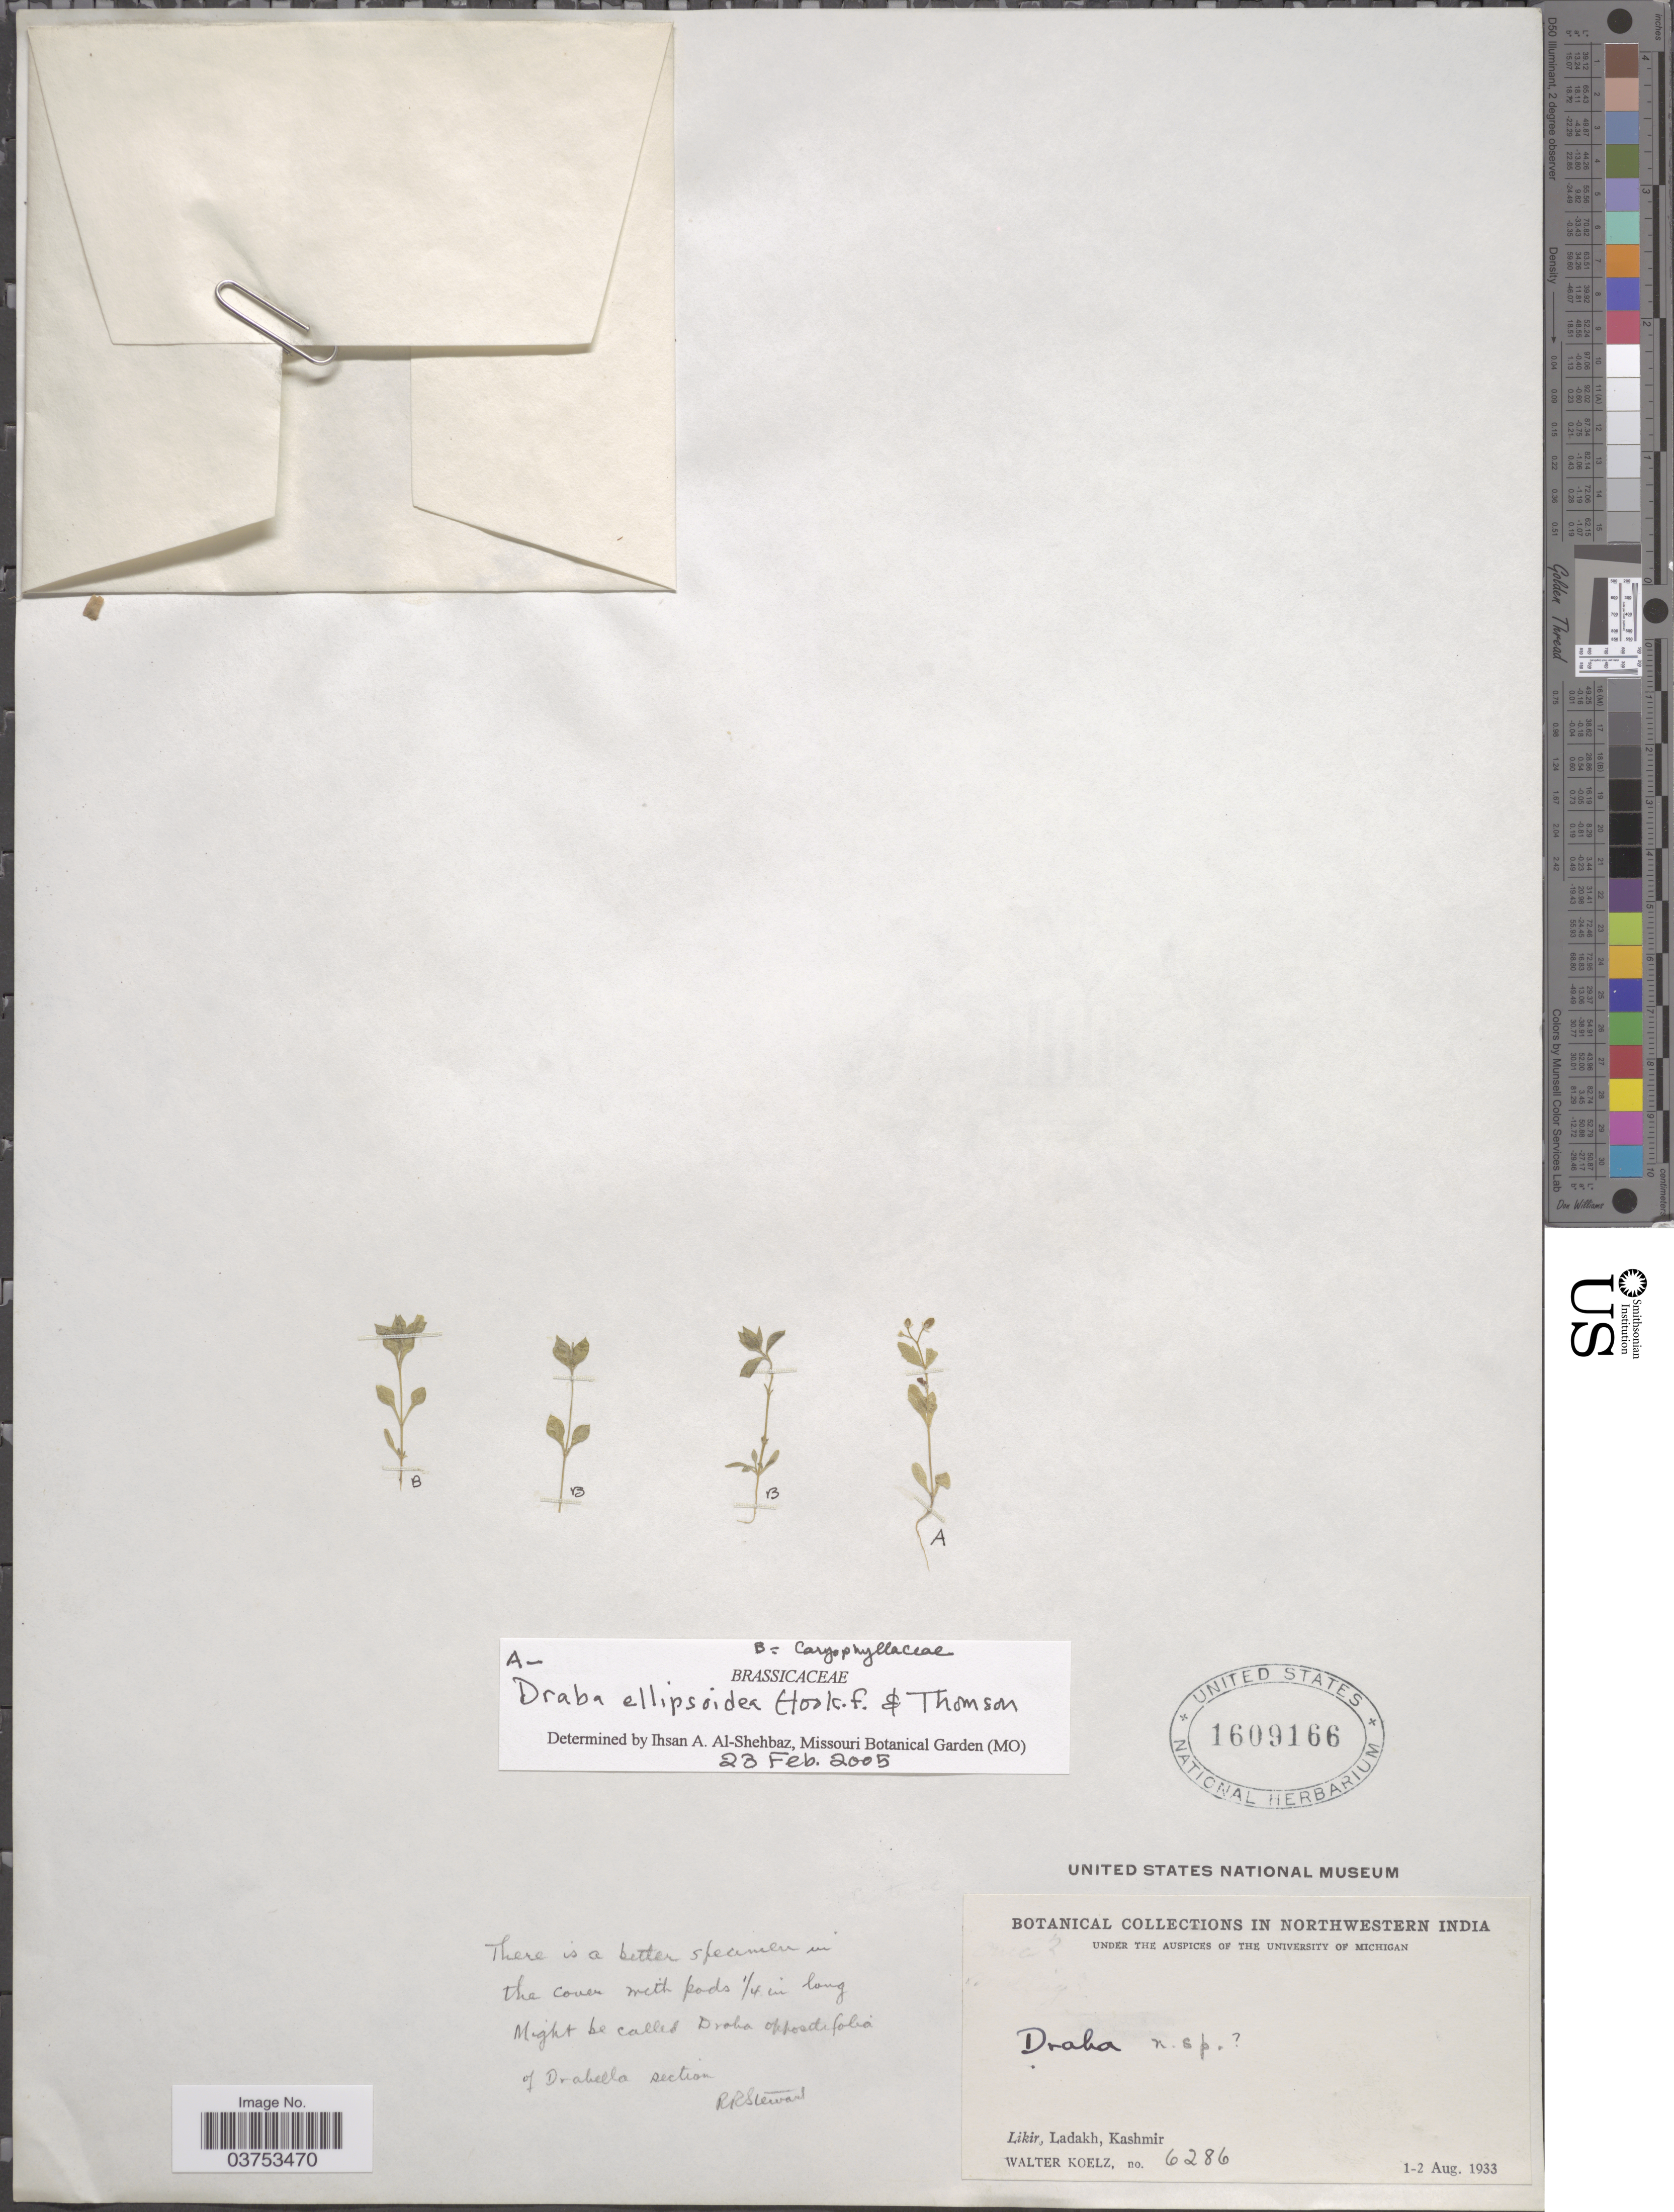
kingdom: Plantae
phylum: Tracheophyta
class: Magnoliopsida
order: Brassicales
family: Brassicaceae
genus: Draba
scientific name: Draba ellipsoidea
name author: Hook. f. & Thomson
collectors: W. N. Koelz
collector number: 6286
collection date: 1933-08-01/1933-08-02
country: India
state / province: Jammu and Kashmir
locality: Northwestern India. Likir, Ladakh, Kashmir.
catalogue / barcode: US 1609166